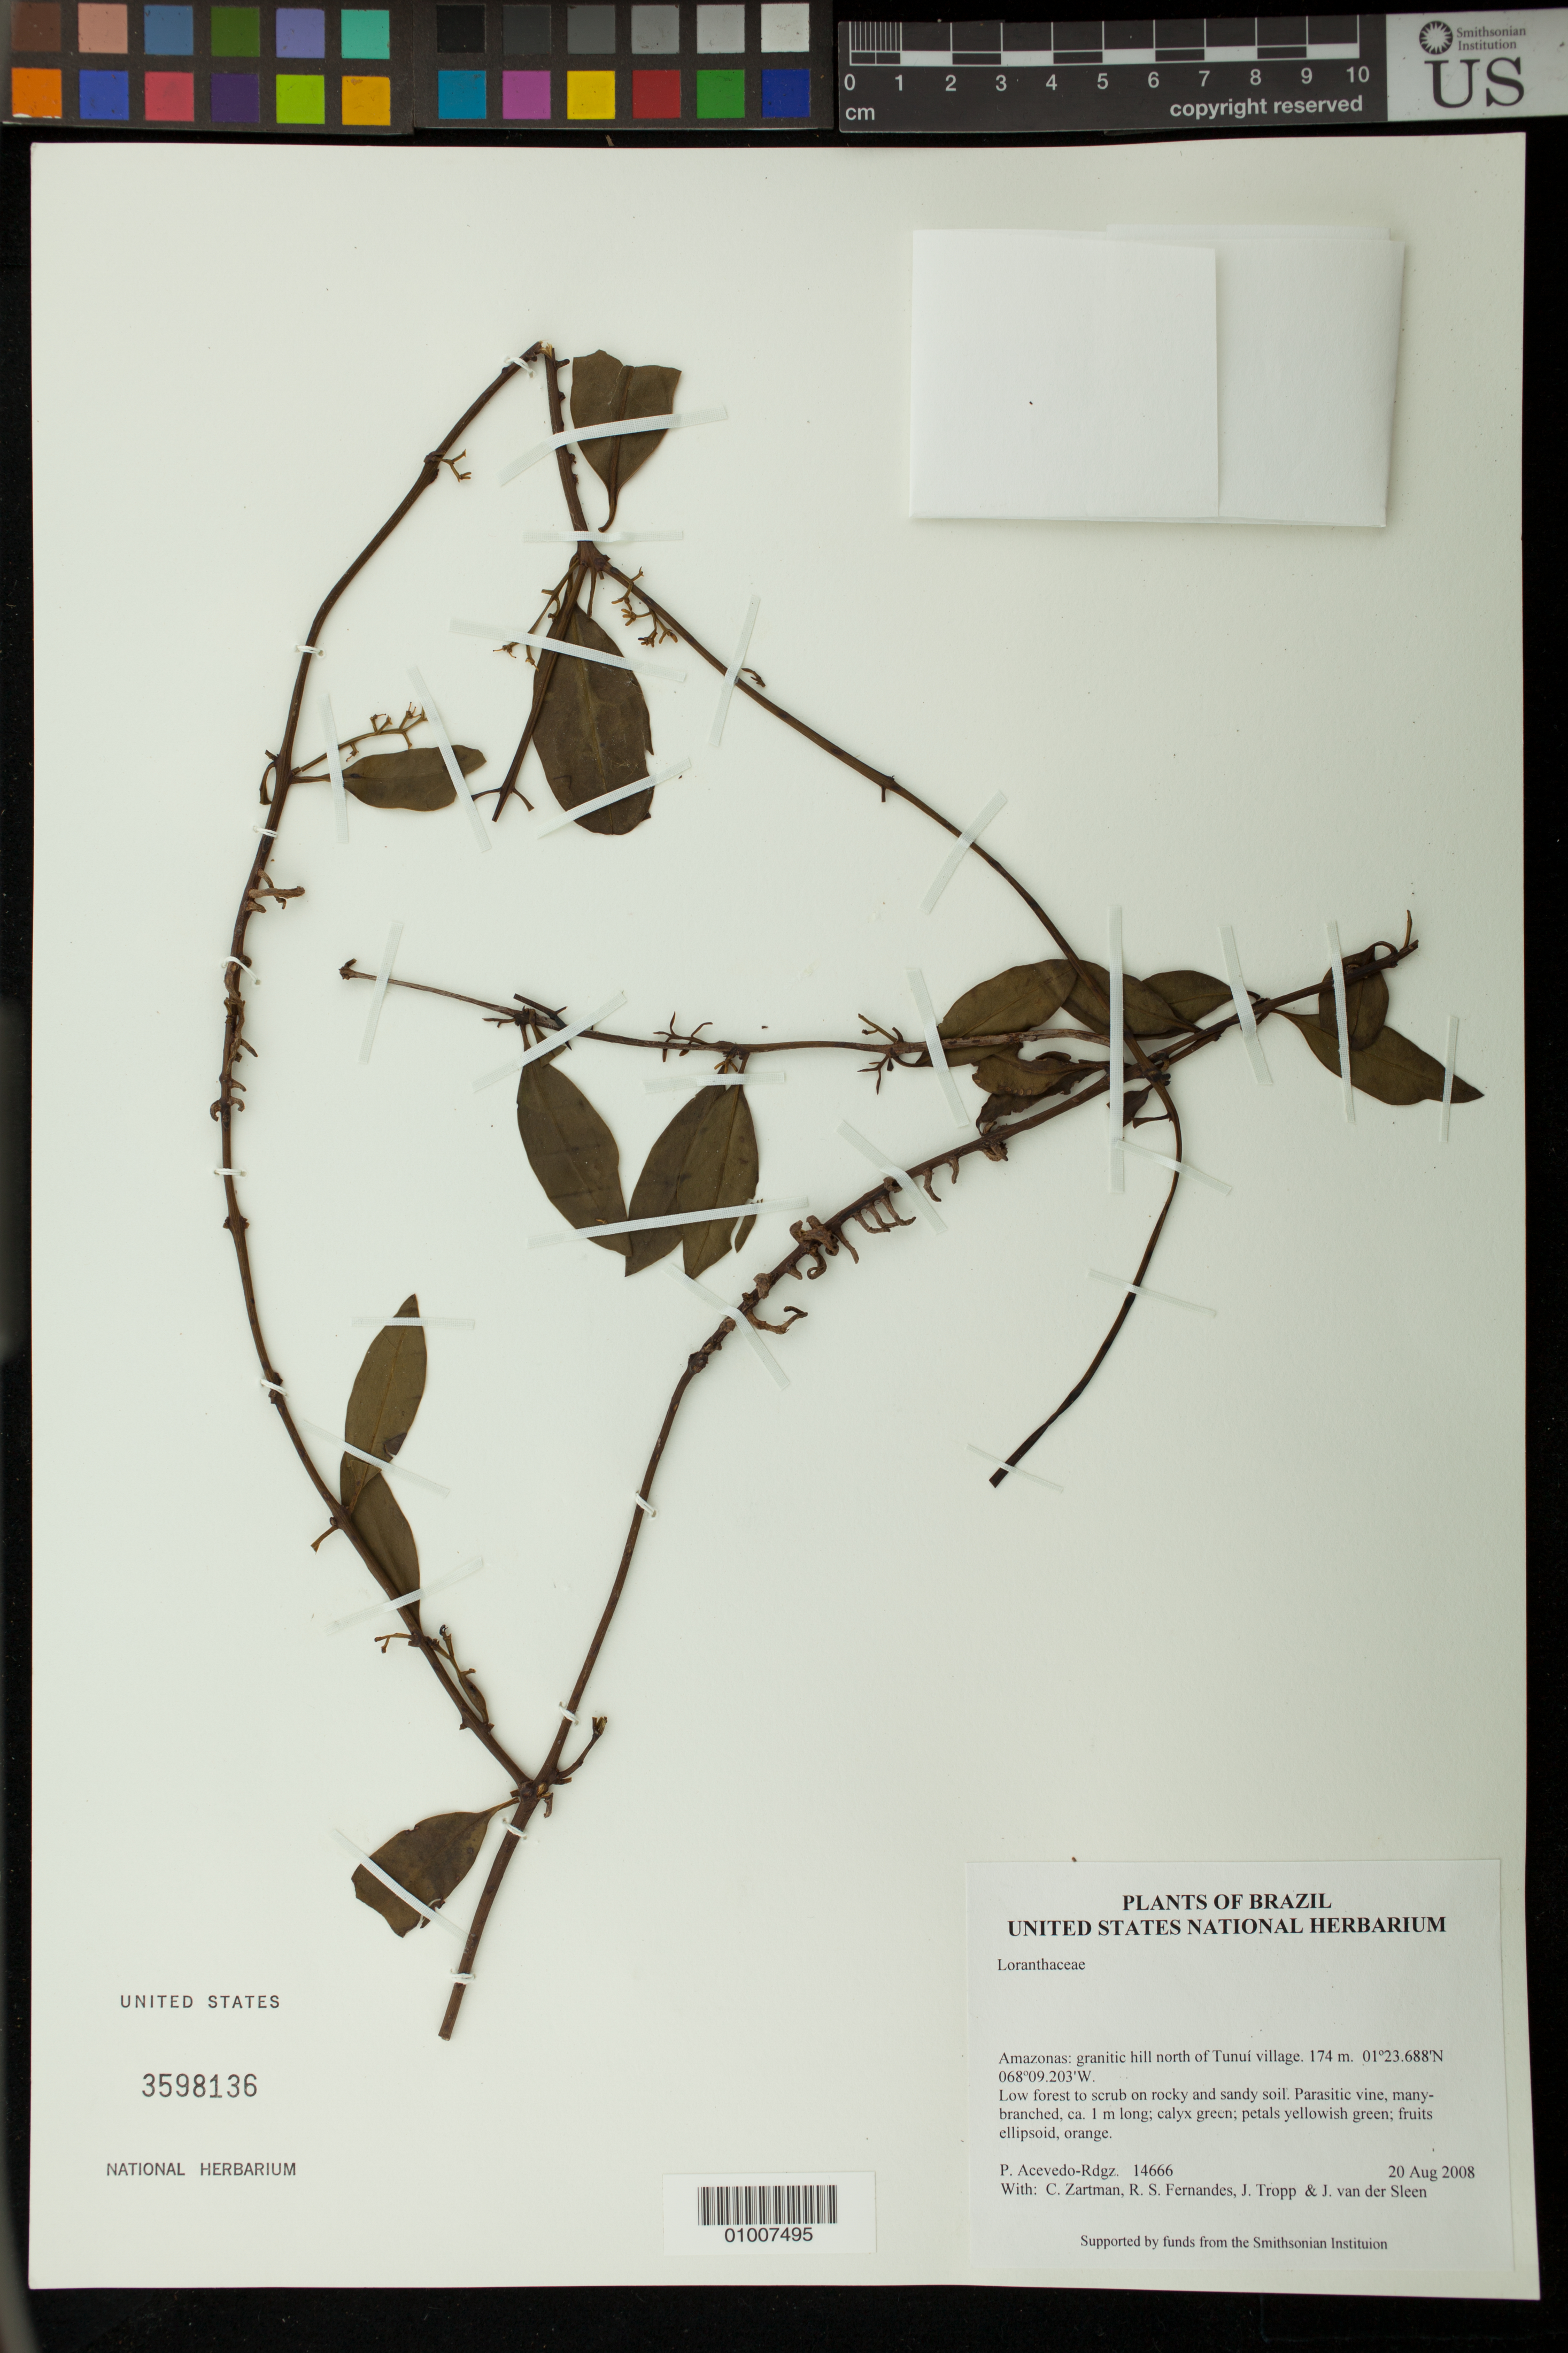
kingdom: Plantae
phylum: Tracheophyta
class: Magnoliopsida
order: Santalales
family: Loranthaceae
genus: Struthanthus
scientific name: Struthanthus marginatus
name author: (Desr.) Blume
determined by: Ramos, J. F.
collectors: P. Acevedo-Rodr., C. Zartman, R. Fernandes, J. Tropp & J. Sleen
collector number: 14666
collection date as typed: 20 Aug 2008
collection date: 2008-08-20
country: Brazil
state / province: Amazonas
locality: Amazonas: granitic hill north of Tunuí village.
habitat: Low forest to scrub on rocky and sandy soil.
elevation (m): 174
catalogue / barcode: US 3598136